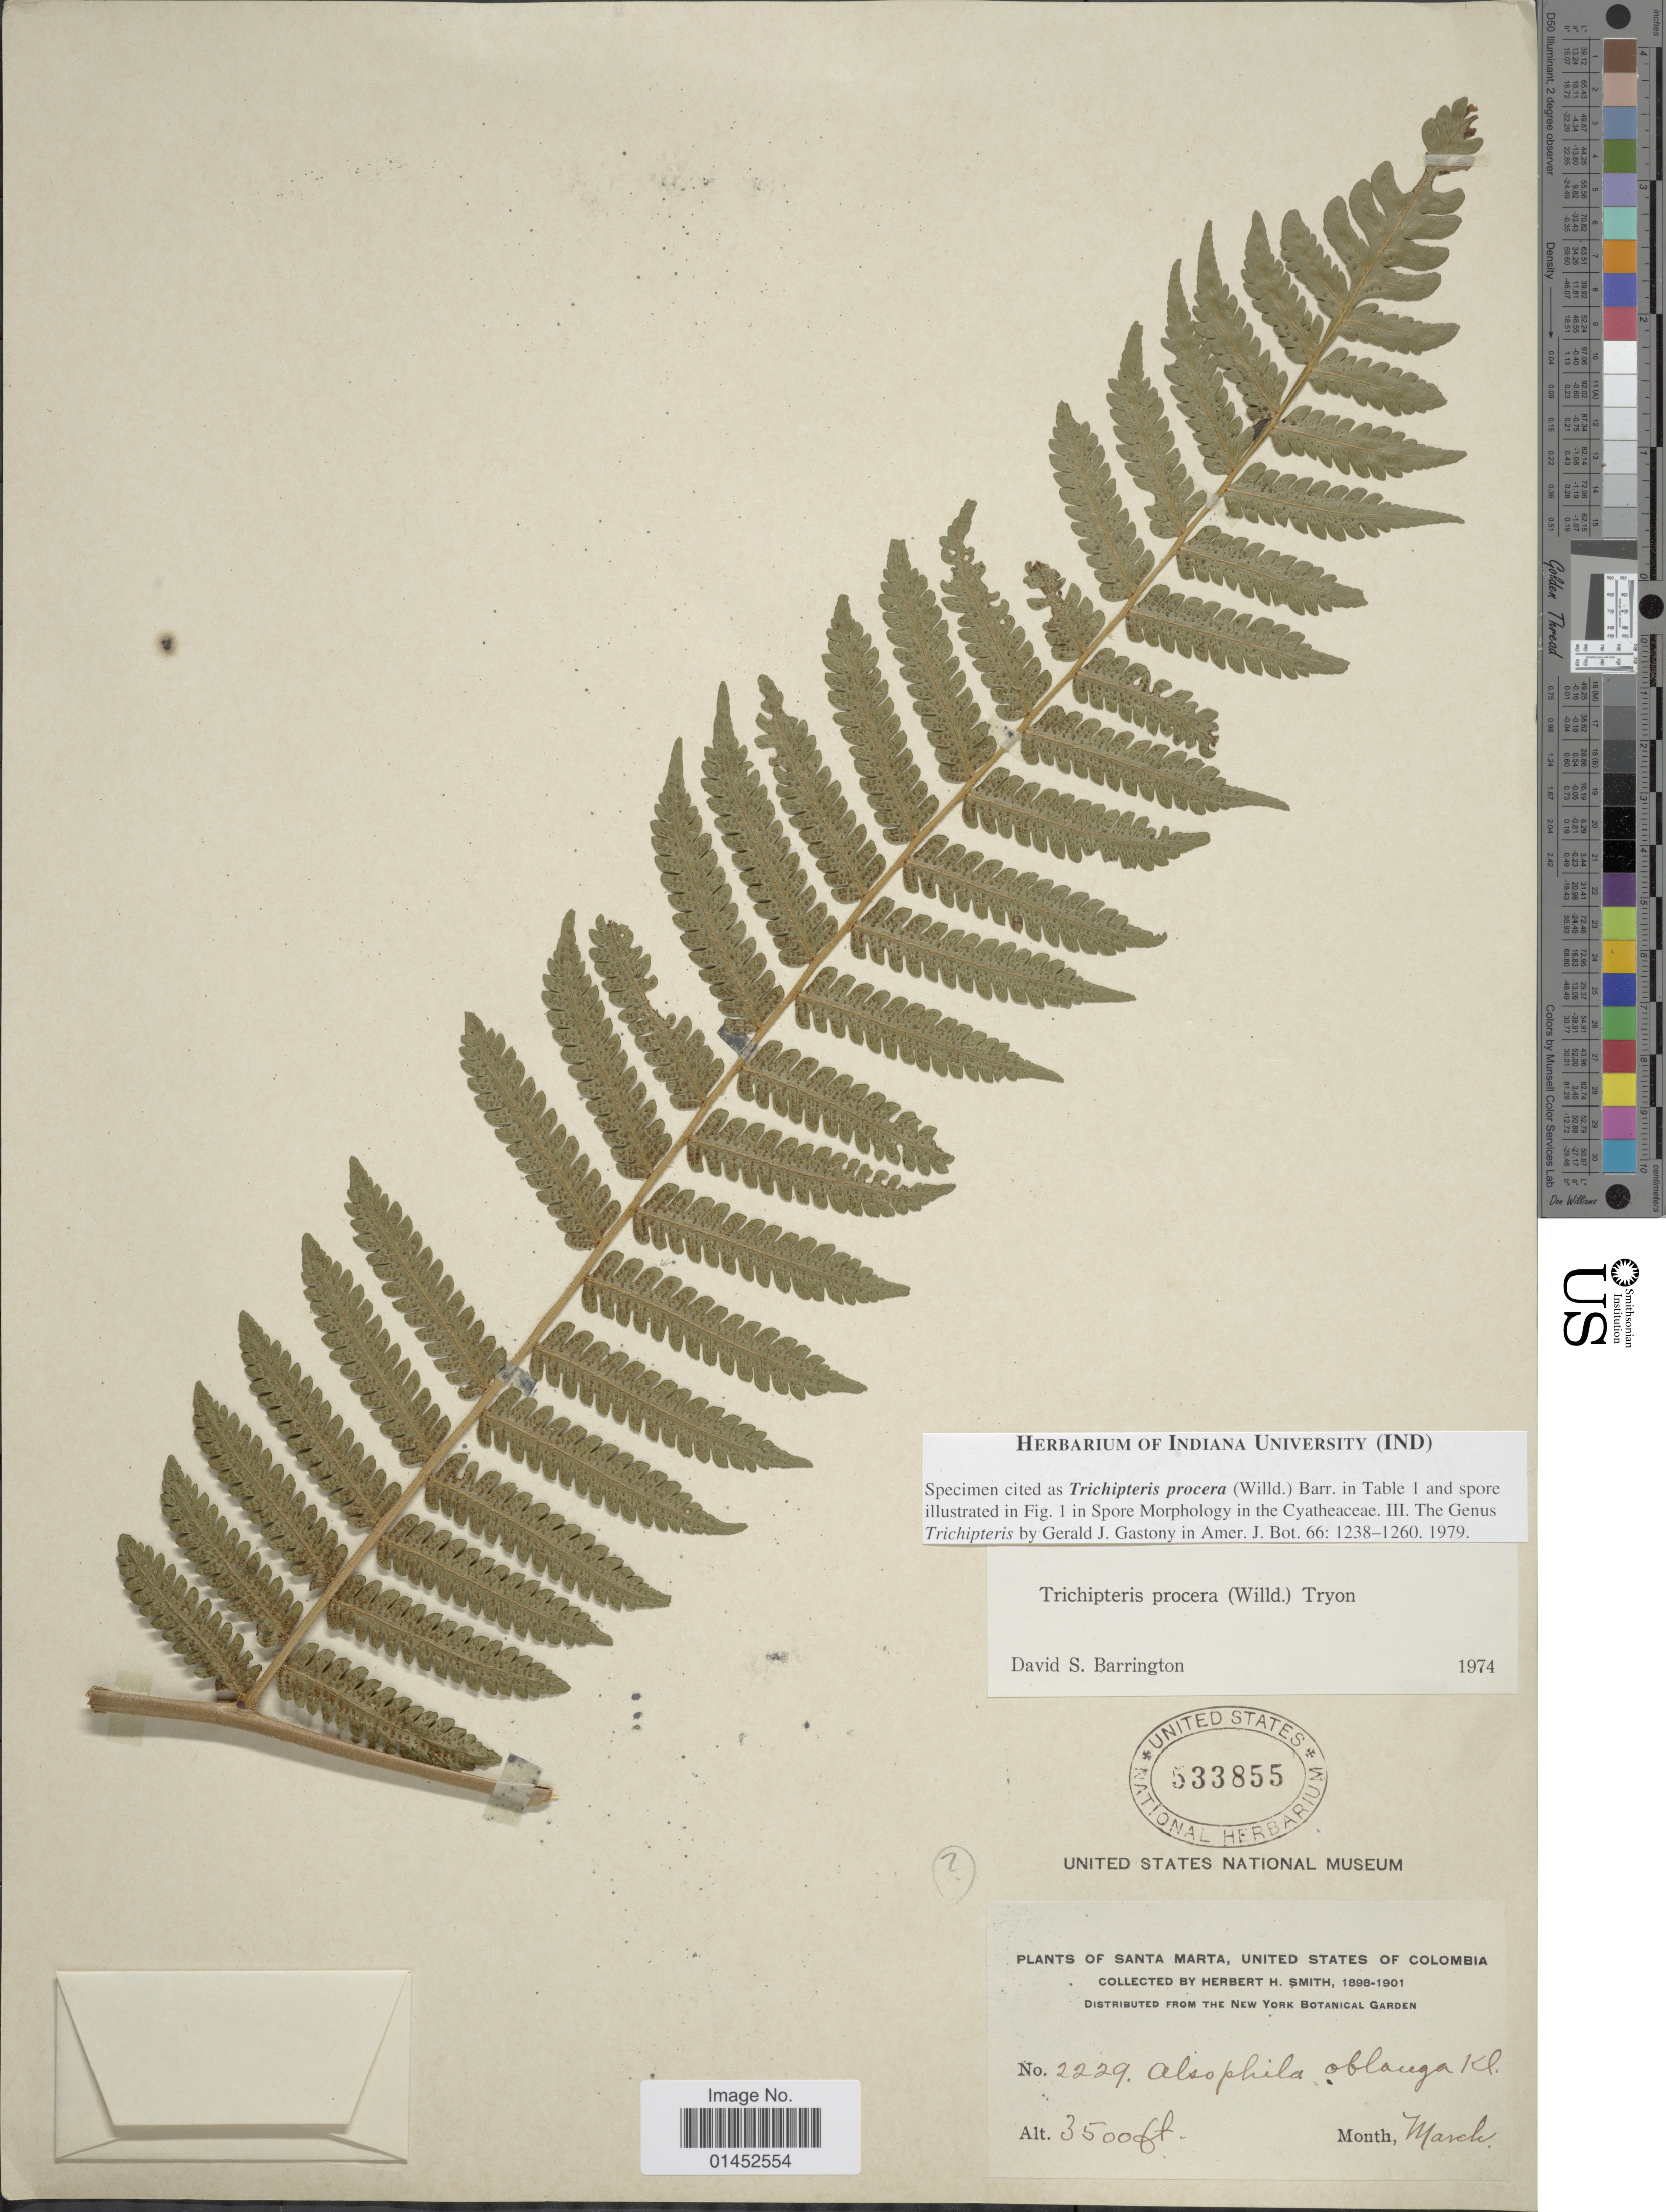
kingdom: Plantae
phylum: Tracheophyta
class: Polypodiopsida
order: Cyatheales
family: Cyatheaceae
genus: Cyathea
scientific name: Cyathea pungens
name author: (Willd.) Domin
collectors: Herbert H. Smith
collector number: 2229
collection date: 1898-03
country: Colombia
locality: Santa Marta, United States of Colombia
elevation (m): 1067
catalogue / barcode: US 533855